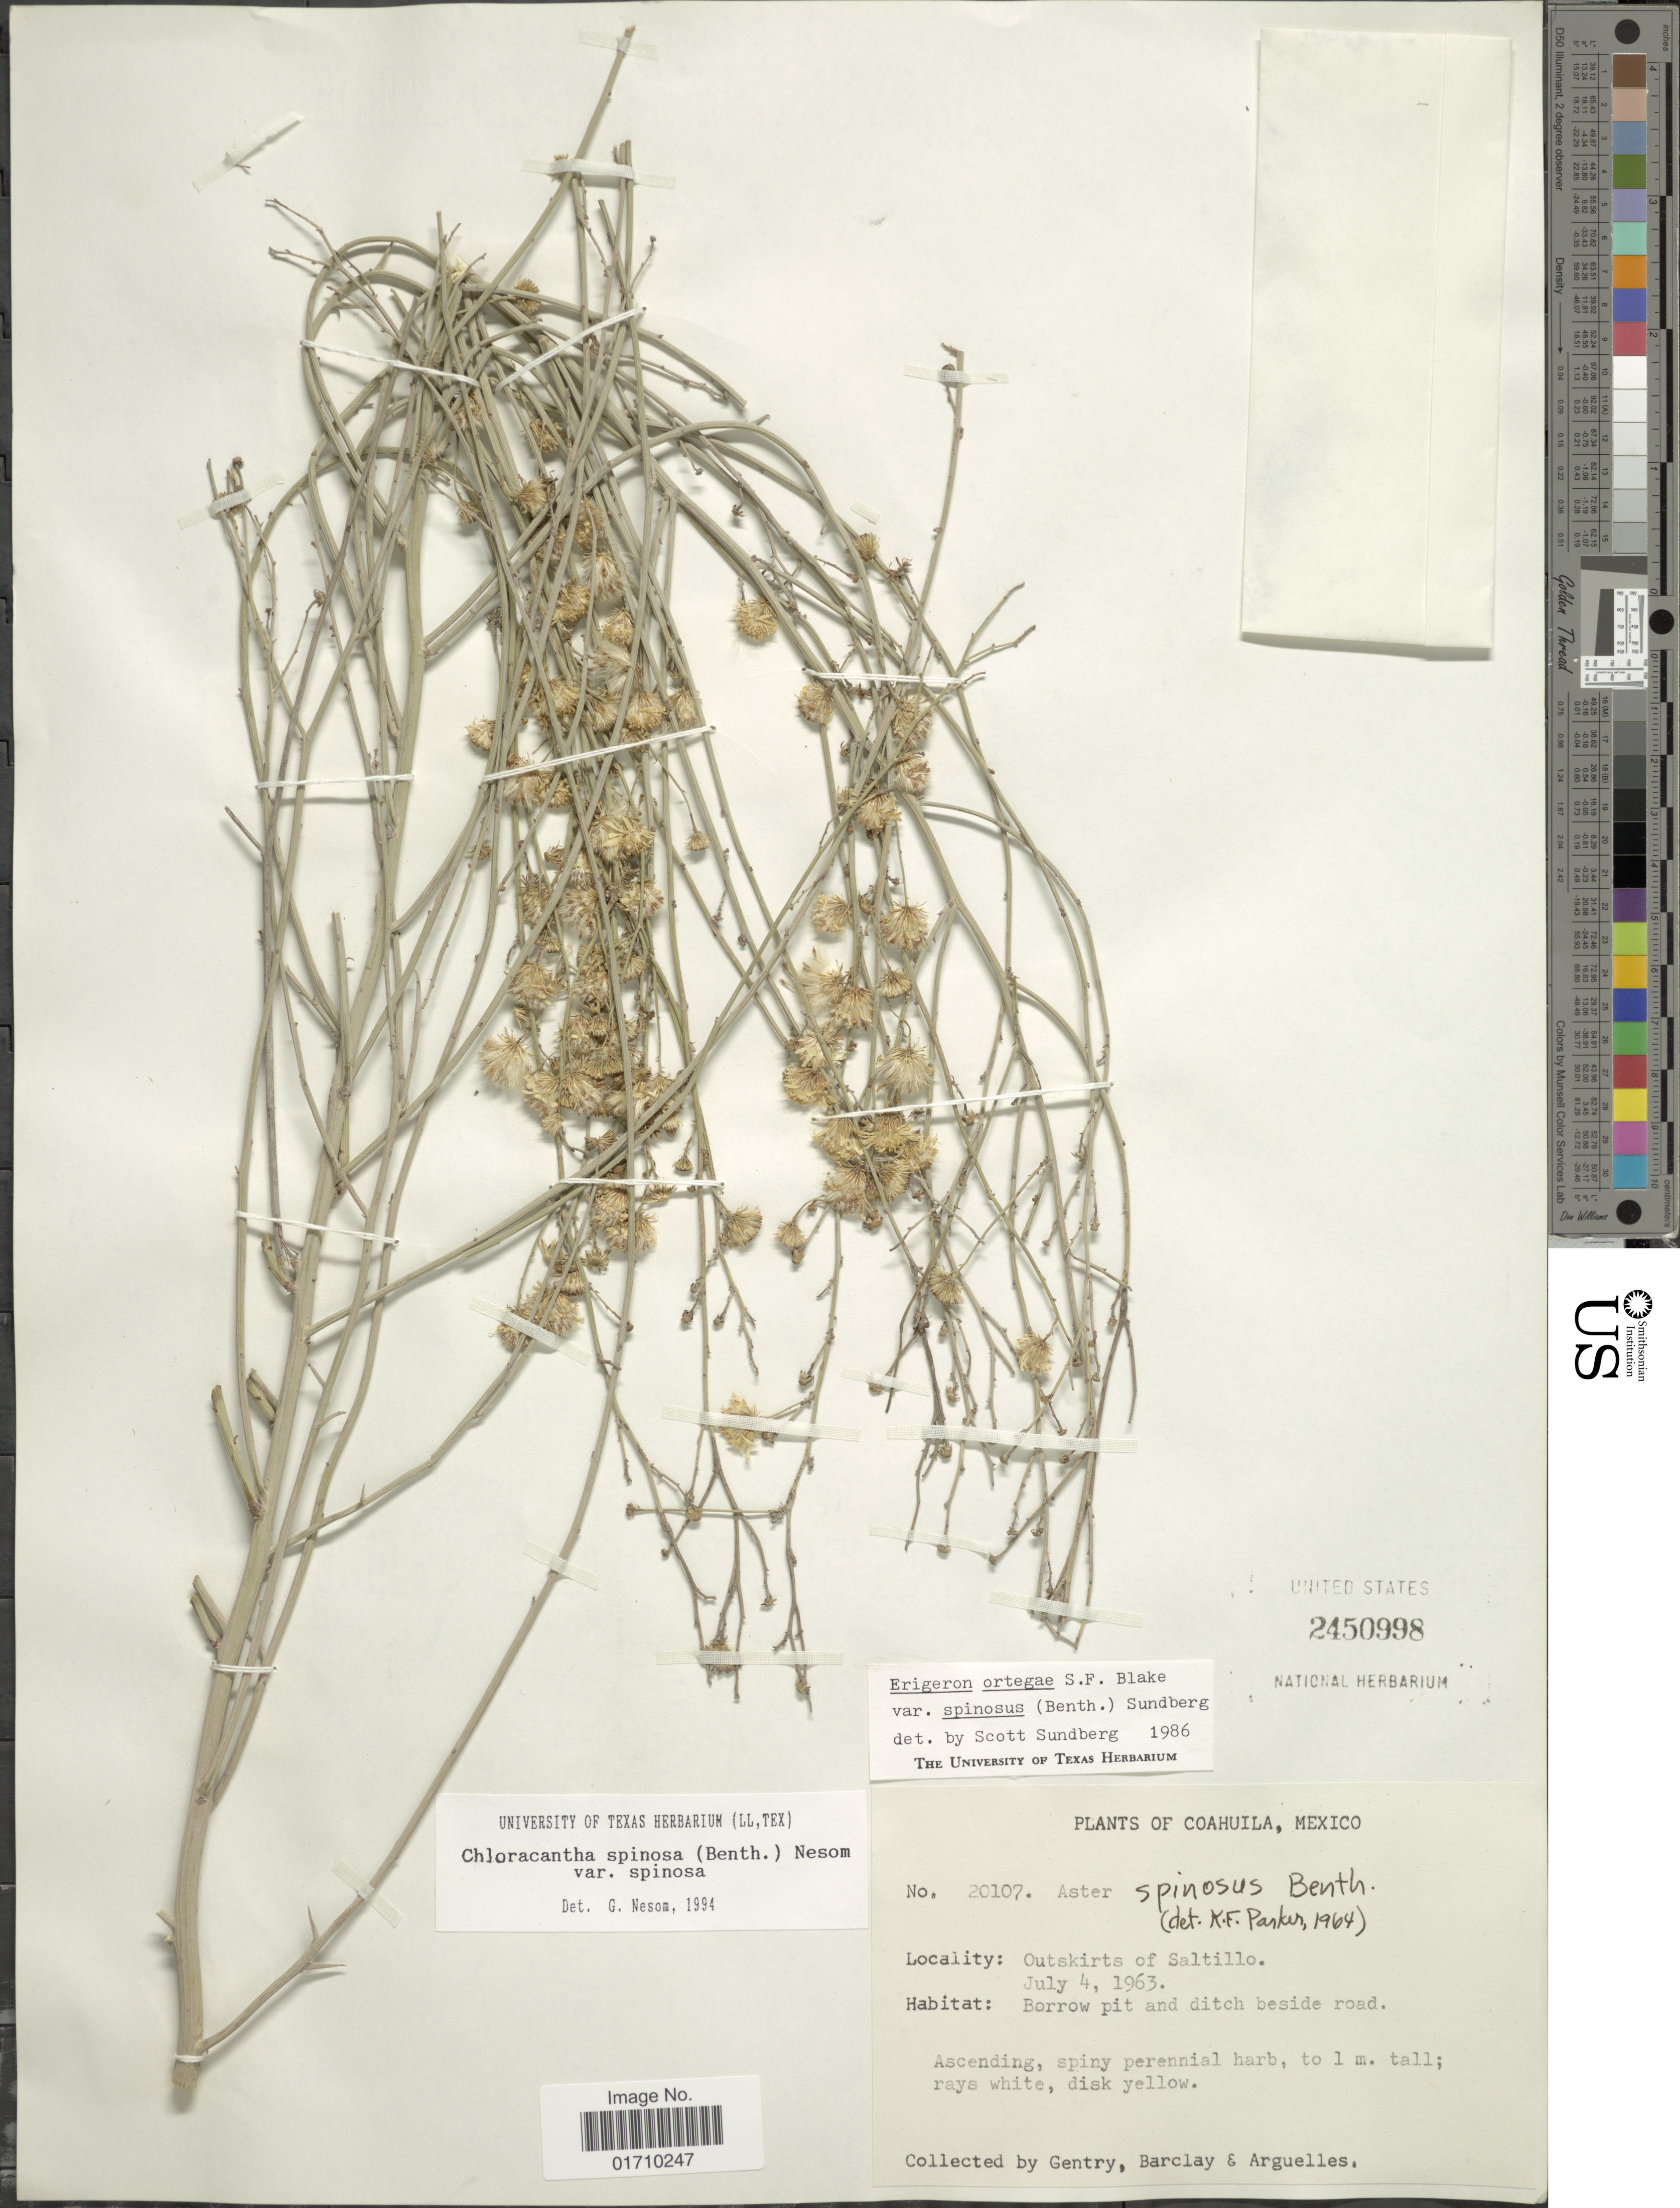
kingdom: Plantae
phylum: Tracheophyta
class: Magnoliopsida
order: Asterales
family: Asteraceae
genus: Chloracantha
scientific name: Chloracantha spinosa var. spinosa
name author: (Benth.) G.L. Nesom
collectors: Gentry, --, -- Barclay & Arguelles, --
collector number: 20107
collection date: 1963-07-04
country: Mexico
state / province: Coahuila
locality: Outskirts of Salthillo, Borrow pit and ditch beside road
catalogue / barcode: US 2450998